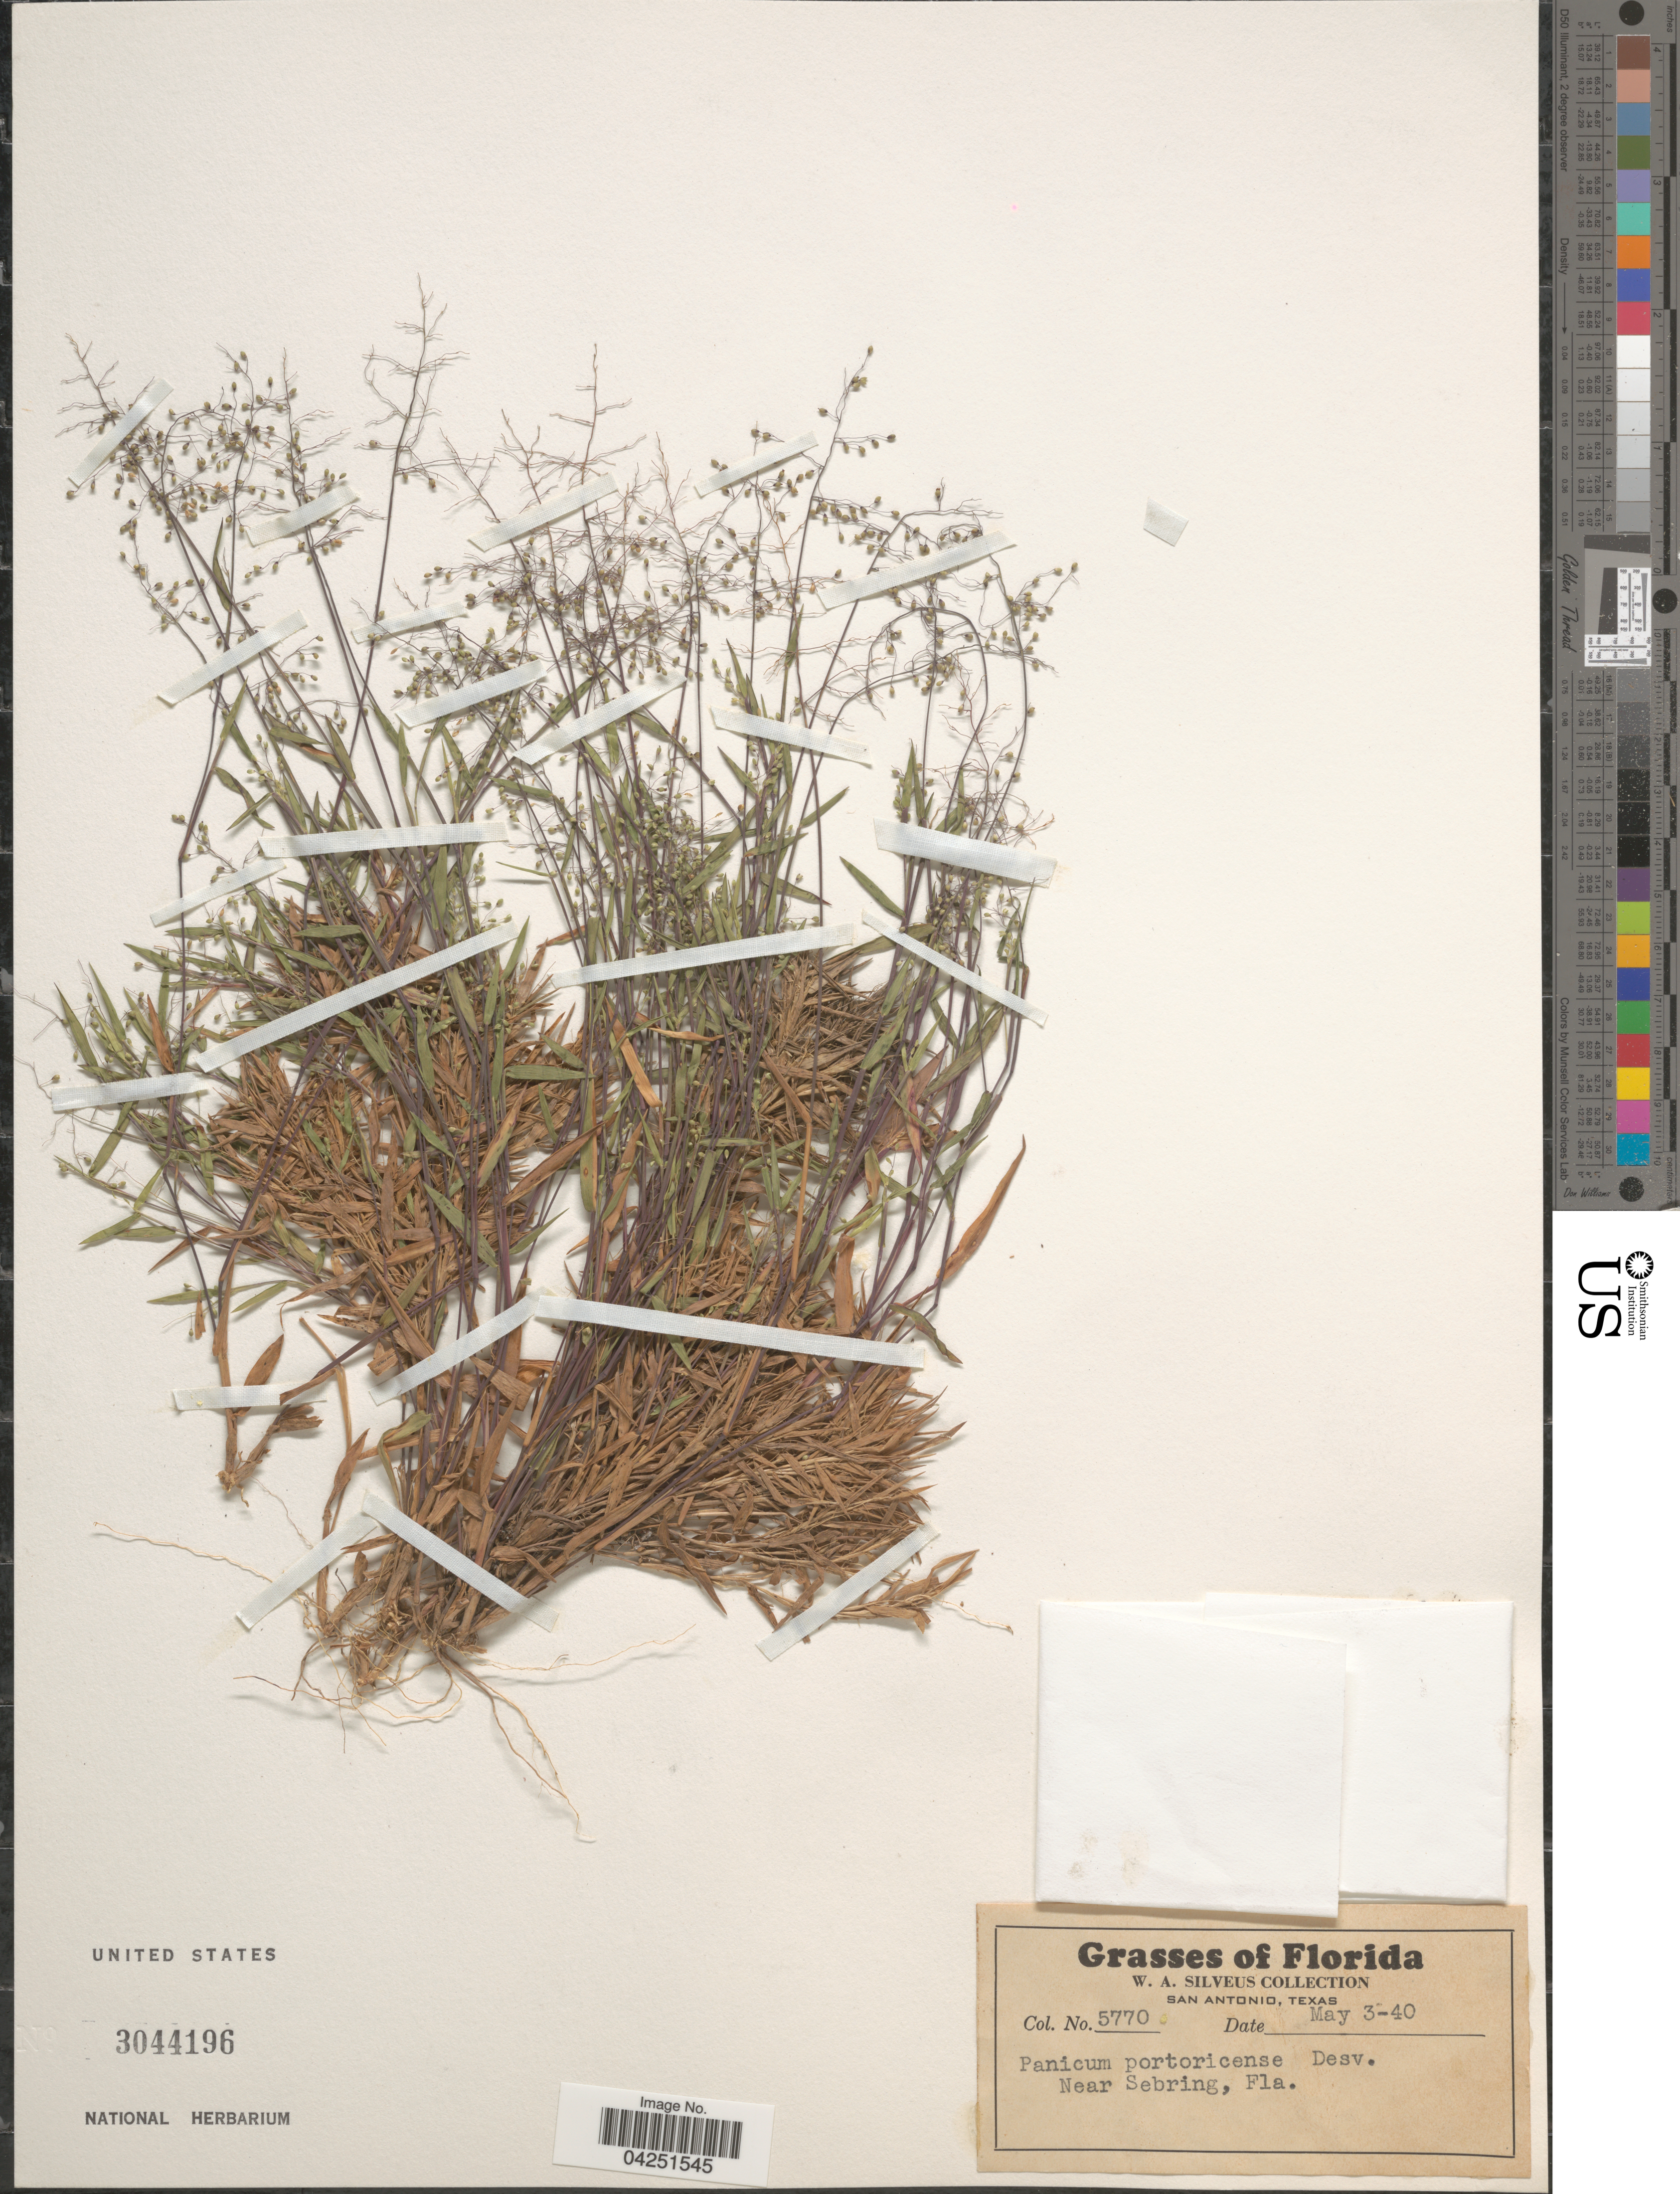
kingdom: Plantae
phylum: Tracheophyta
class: Liliopsida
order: Poales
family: Poaceae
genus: Dichanthelium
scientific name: Dichanthelium acuminatum var. acuminatum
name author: (Sw.) Gould & C.A. Clark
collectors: W. Silveus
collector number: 5770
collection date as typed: Transcribed d/m/y: 3/5/40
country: United States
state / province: Florida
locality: Near Sebring.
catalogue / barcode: US 3044196